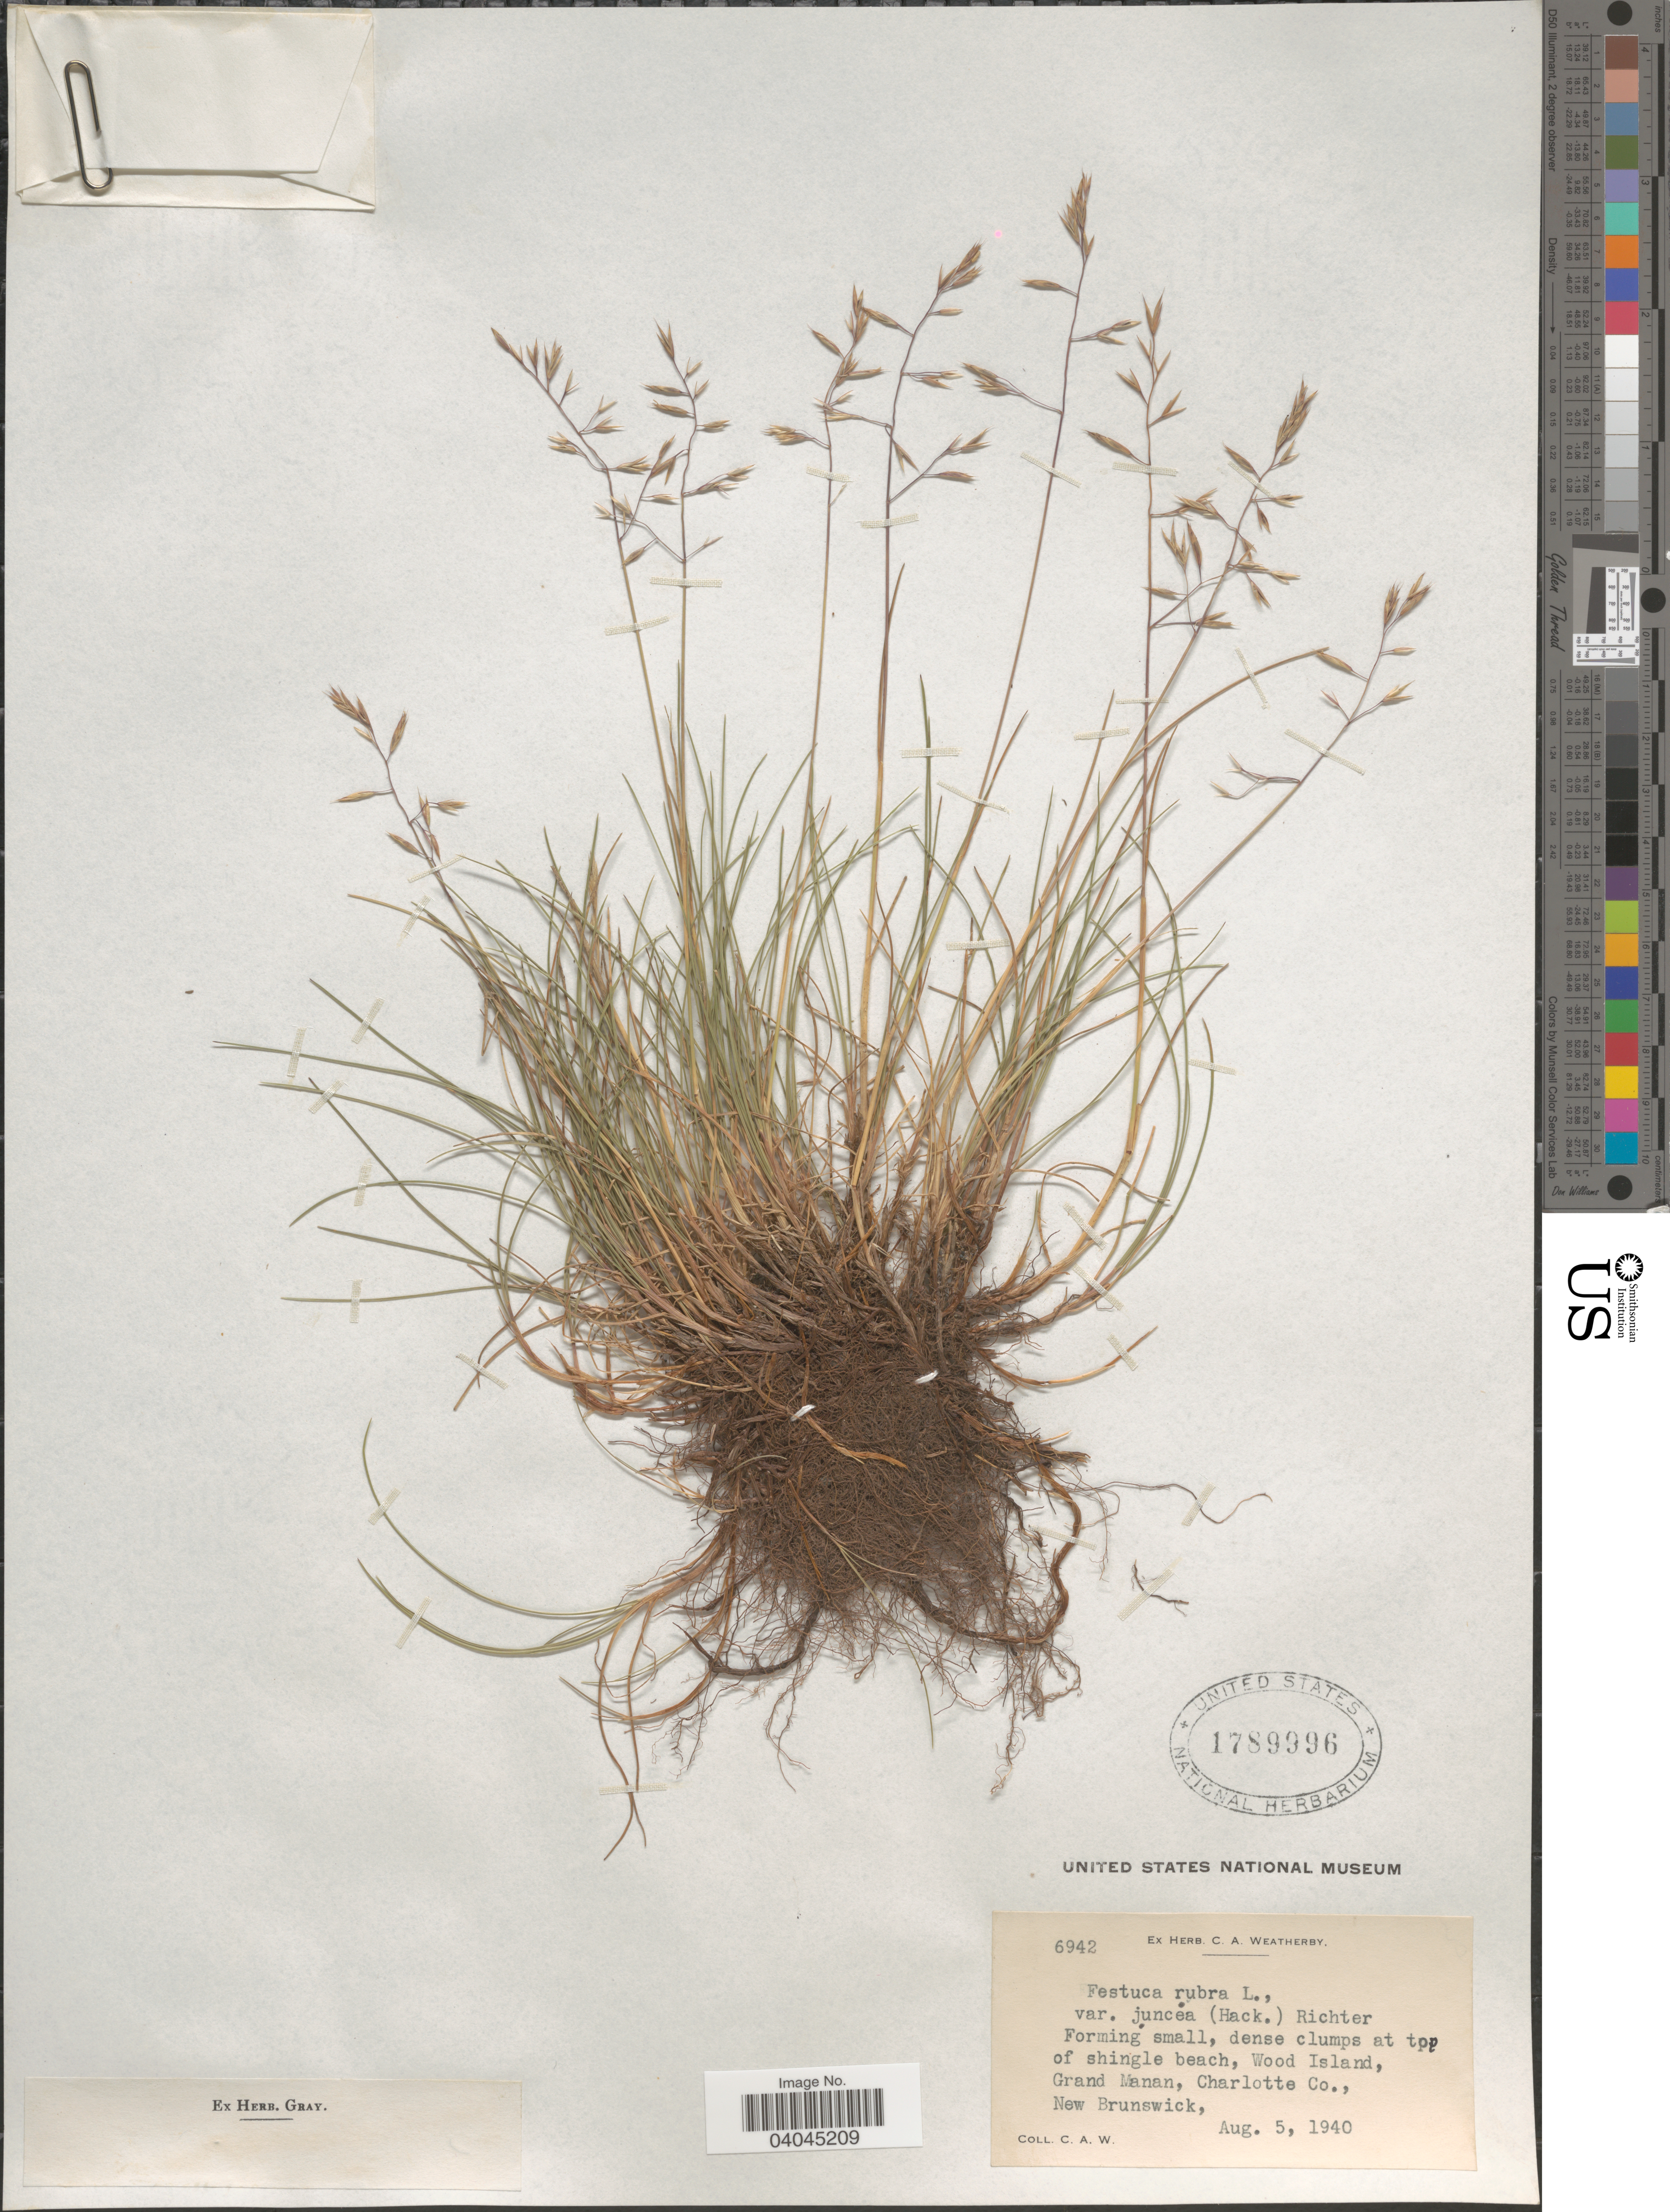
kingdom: Plantae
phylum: Tracheophyta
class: Liliopsida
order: Poales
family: Poaceae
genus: Festuca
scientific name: Festuca rubra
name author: L.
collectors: C. A. Weatherby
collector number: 6942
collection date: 1940-08-05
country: Canada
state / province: New Brunswick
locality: Wood Island, Grand Manan, Charlotte Co.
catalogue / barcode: US 1789996